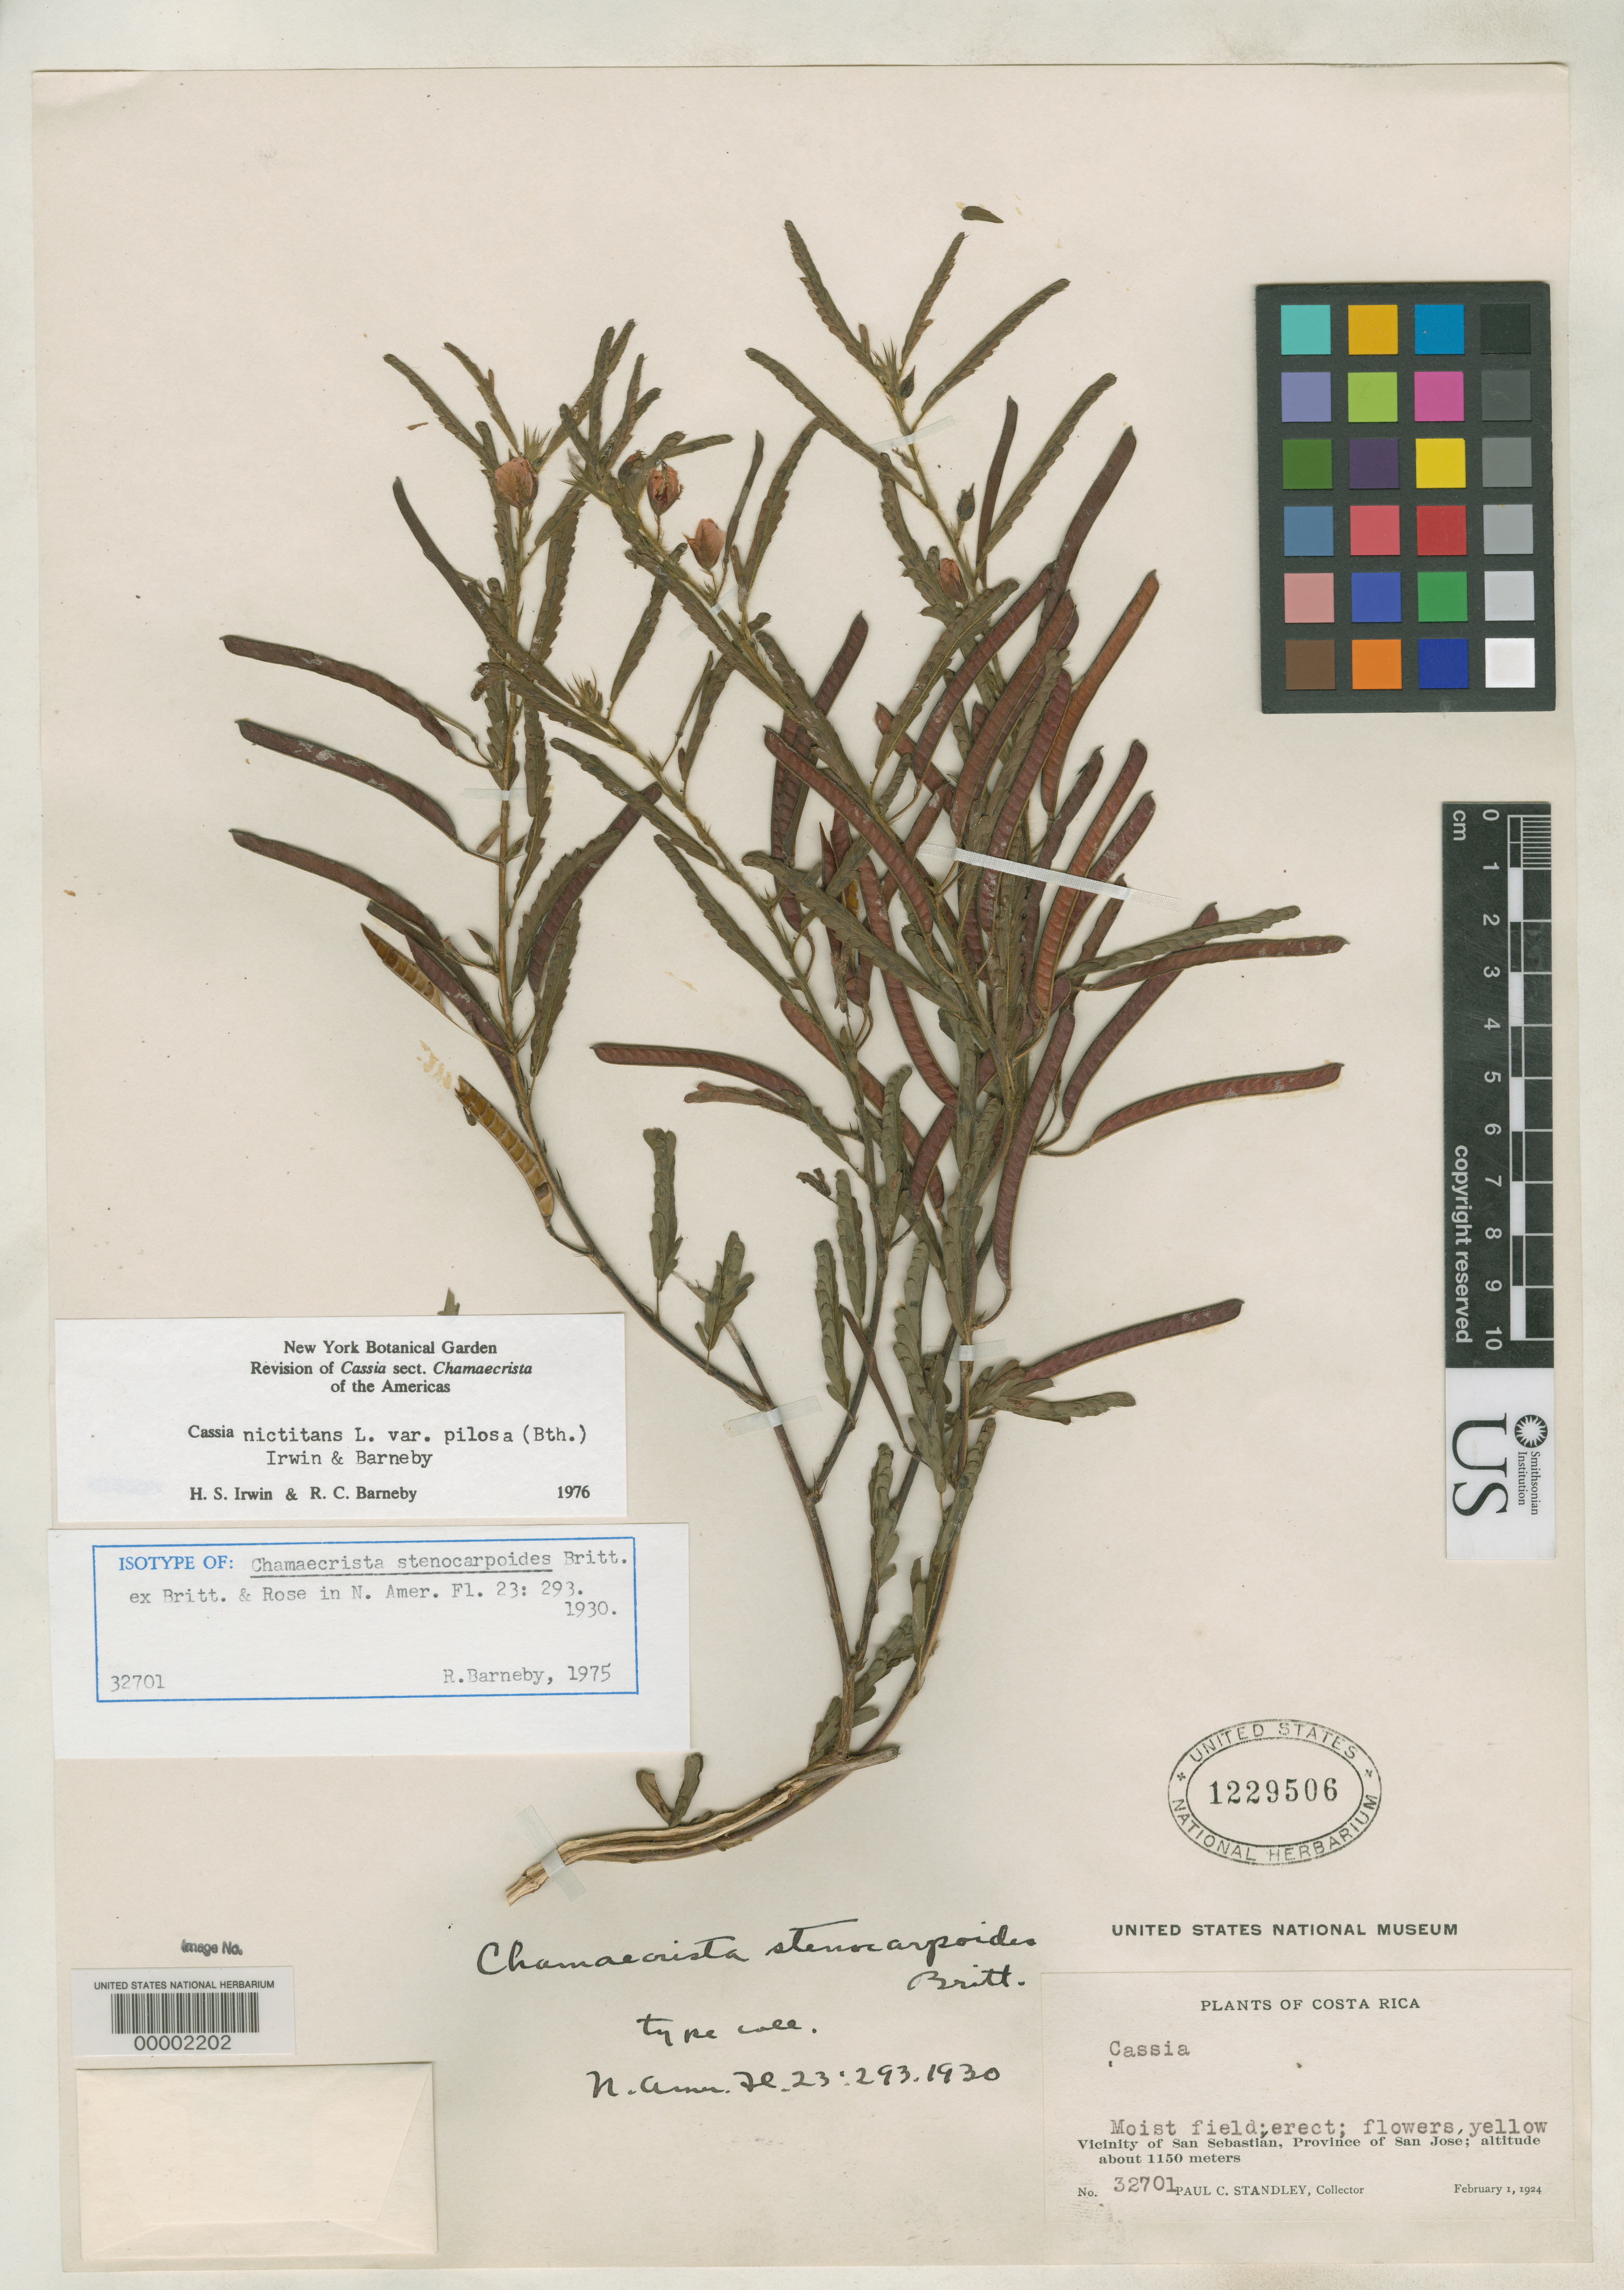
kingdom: Plantae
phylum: Tracheophyta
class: Magnoliopsida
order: Fabales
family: Fabaceae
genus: Chamaecrista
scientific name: Chamaecrista stenocarpoides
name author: Britton in Britton & Rose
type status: Isotype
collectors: P. C. Standley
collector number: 32701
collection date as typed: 01 Feb 1924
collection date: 1924-02-01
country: Costa Rica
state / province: San José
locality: Vicinity of San Sebastian.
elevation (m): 1150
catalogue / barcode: US 1229506